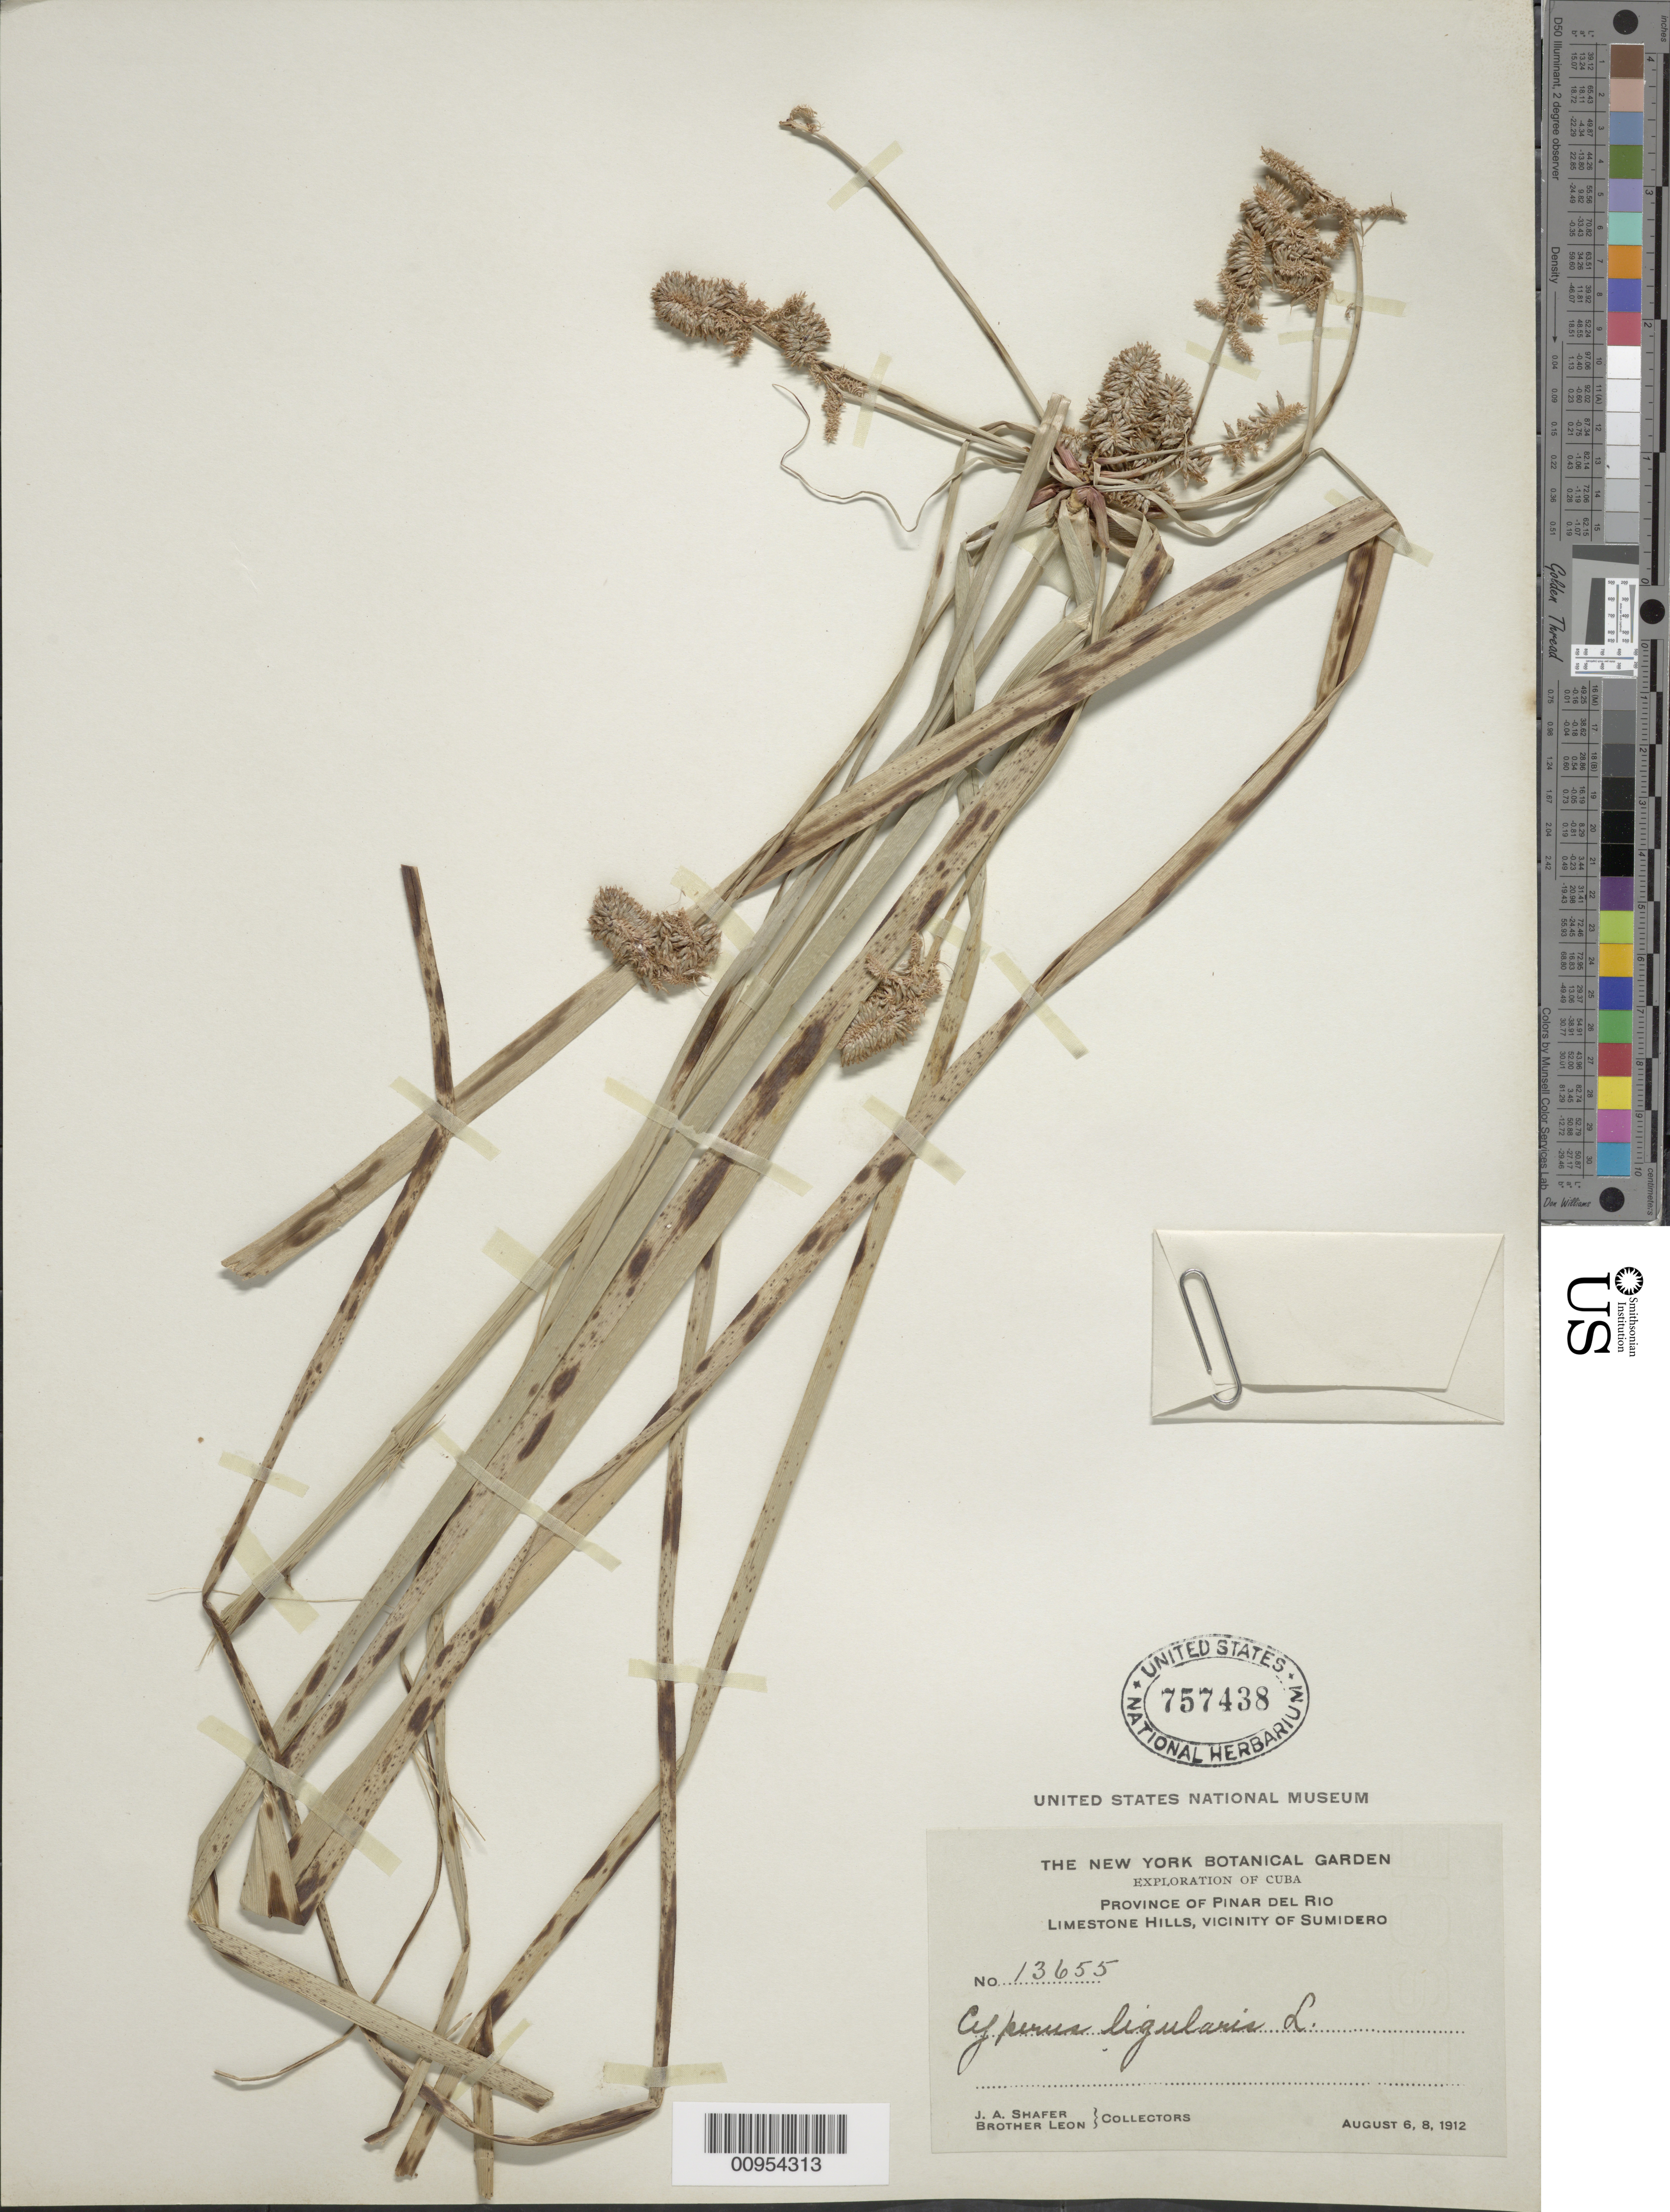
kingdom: Plantae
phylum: Tracheophyta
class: Liliopsida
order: Poales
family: Cyperaceae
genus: Cyperus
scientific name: Cyperus ligularis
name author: L.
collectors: J. A. Shafer & Bro. León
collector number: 13655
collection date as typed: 06 Aug 1912 to 08 Aug 1912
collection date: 1912-08-06/1912-08-08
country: Cuba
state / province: Pinar del Rio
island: Cuba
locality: Limestone hills, vicinity of Sumidero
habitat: Limestone hills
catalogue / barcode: US 757438